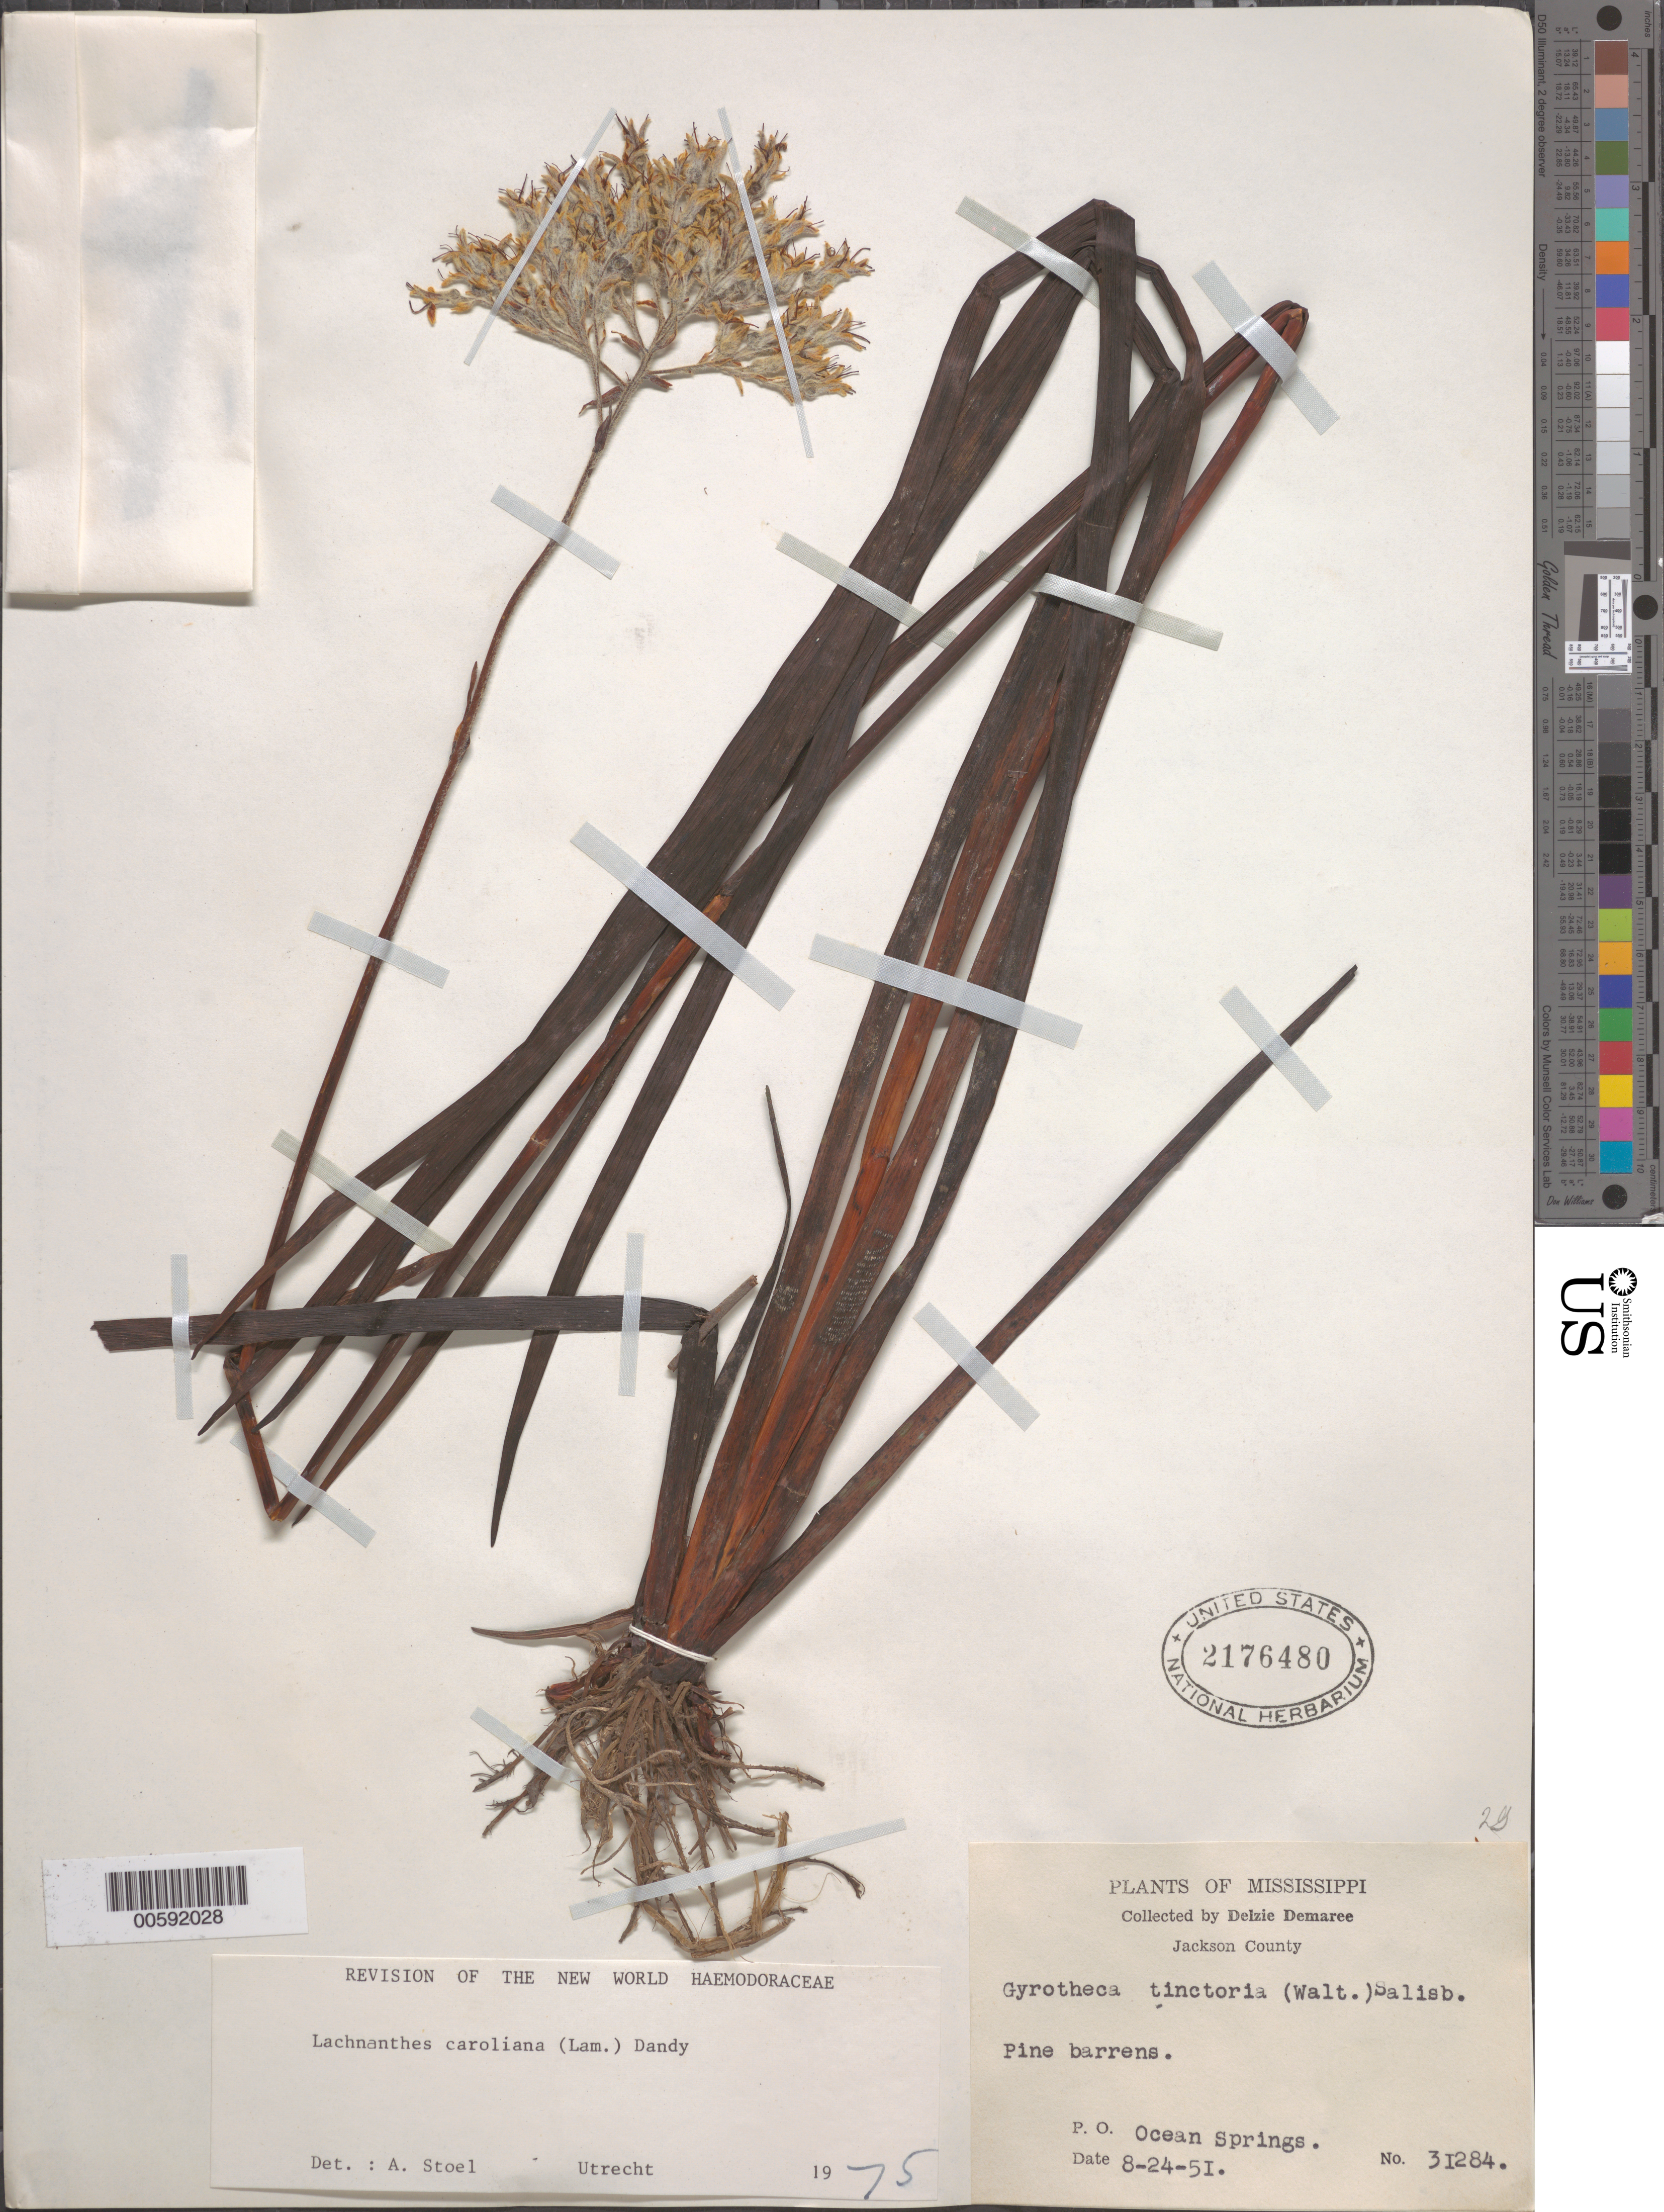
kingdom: Plantae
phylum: Tracheophyta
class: Liliopsida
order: Commelinales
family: Haemodoraceae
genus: Lachnanthes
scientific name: Lachnanthes caroliniana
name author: (Lam.) Dandy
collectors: D. Demaree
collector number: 31284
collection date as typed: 24 Aug 1951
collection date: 1951-08-24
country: United States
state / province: Mississippi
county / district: Jackson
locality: Ocean Springs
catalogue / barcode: US 2176480